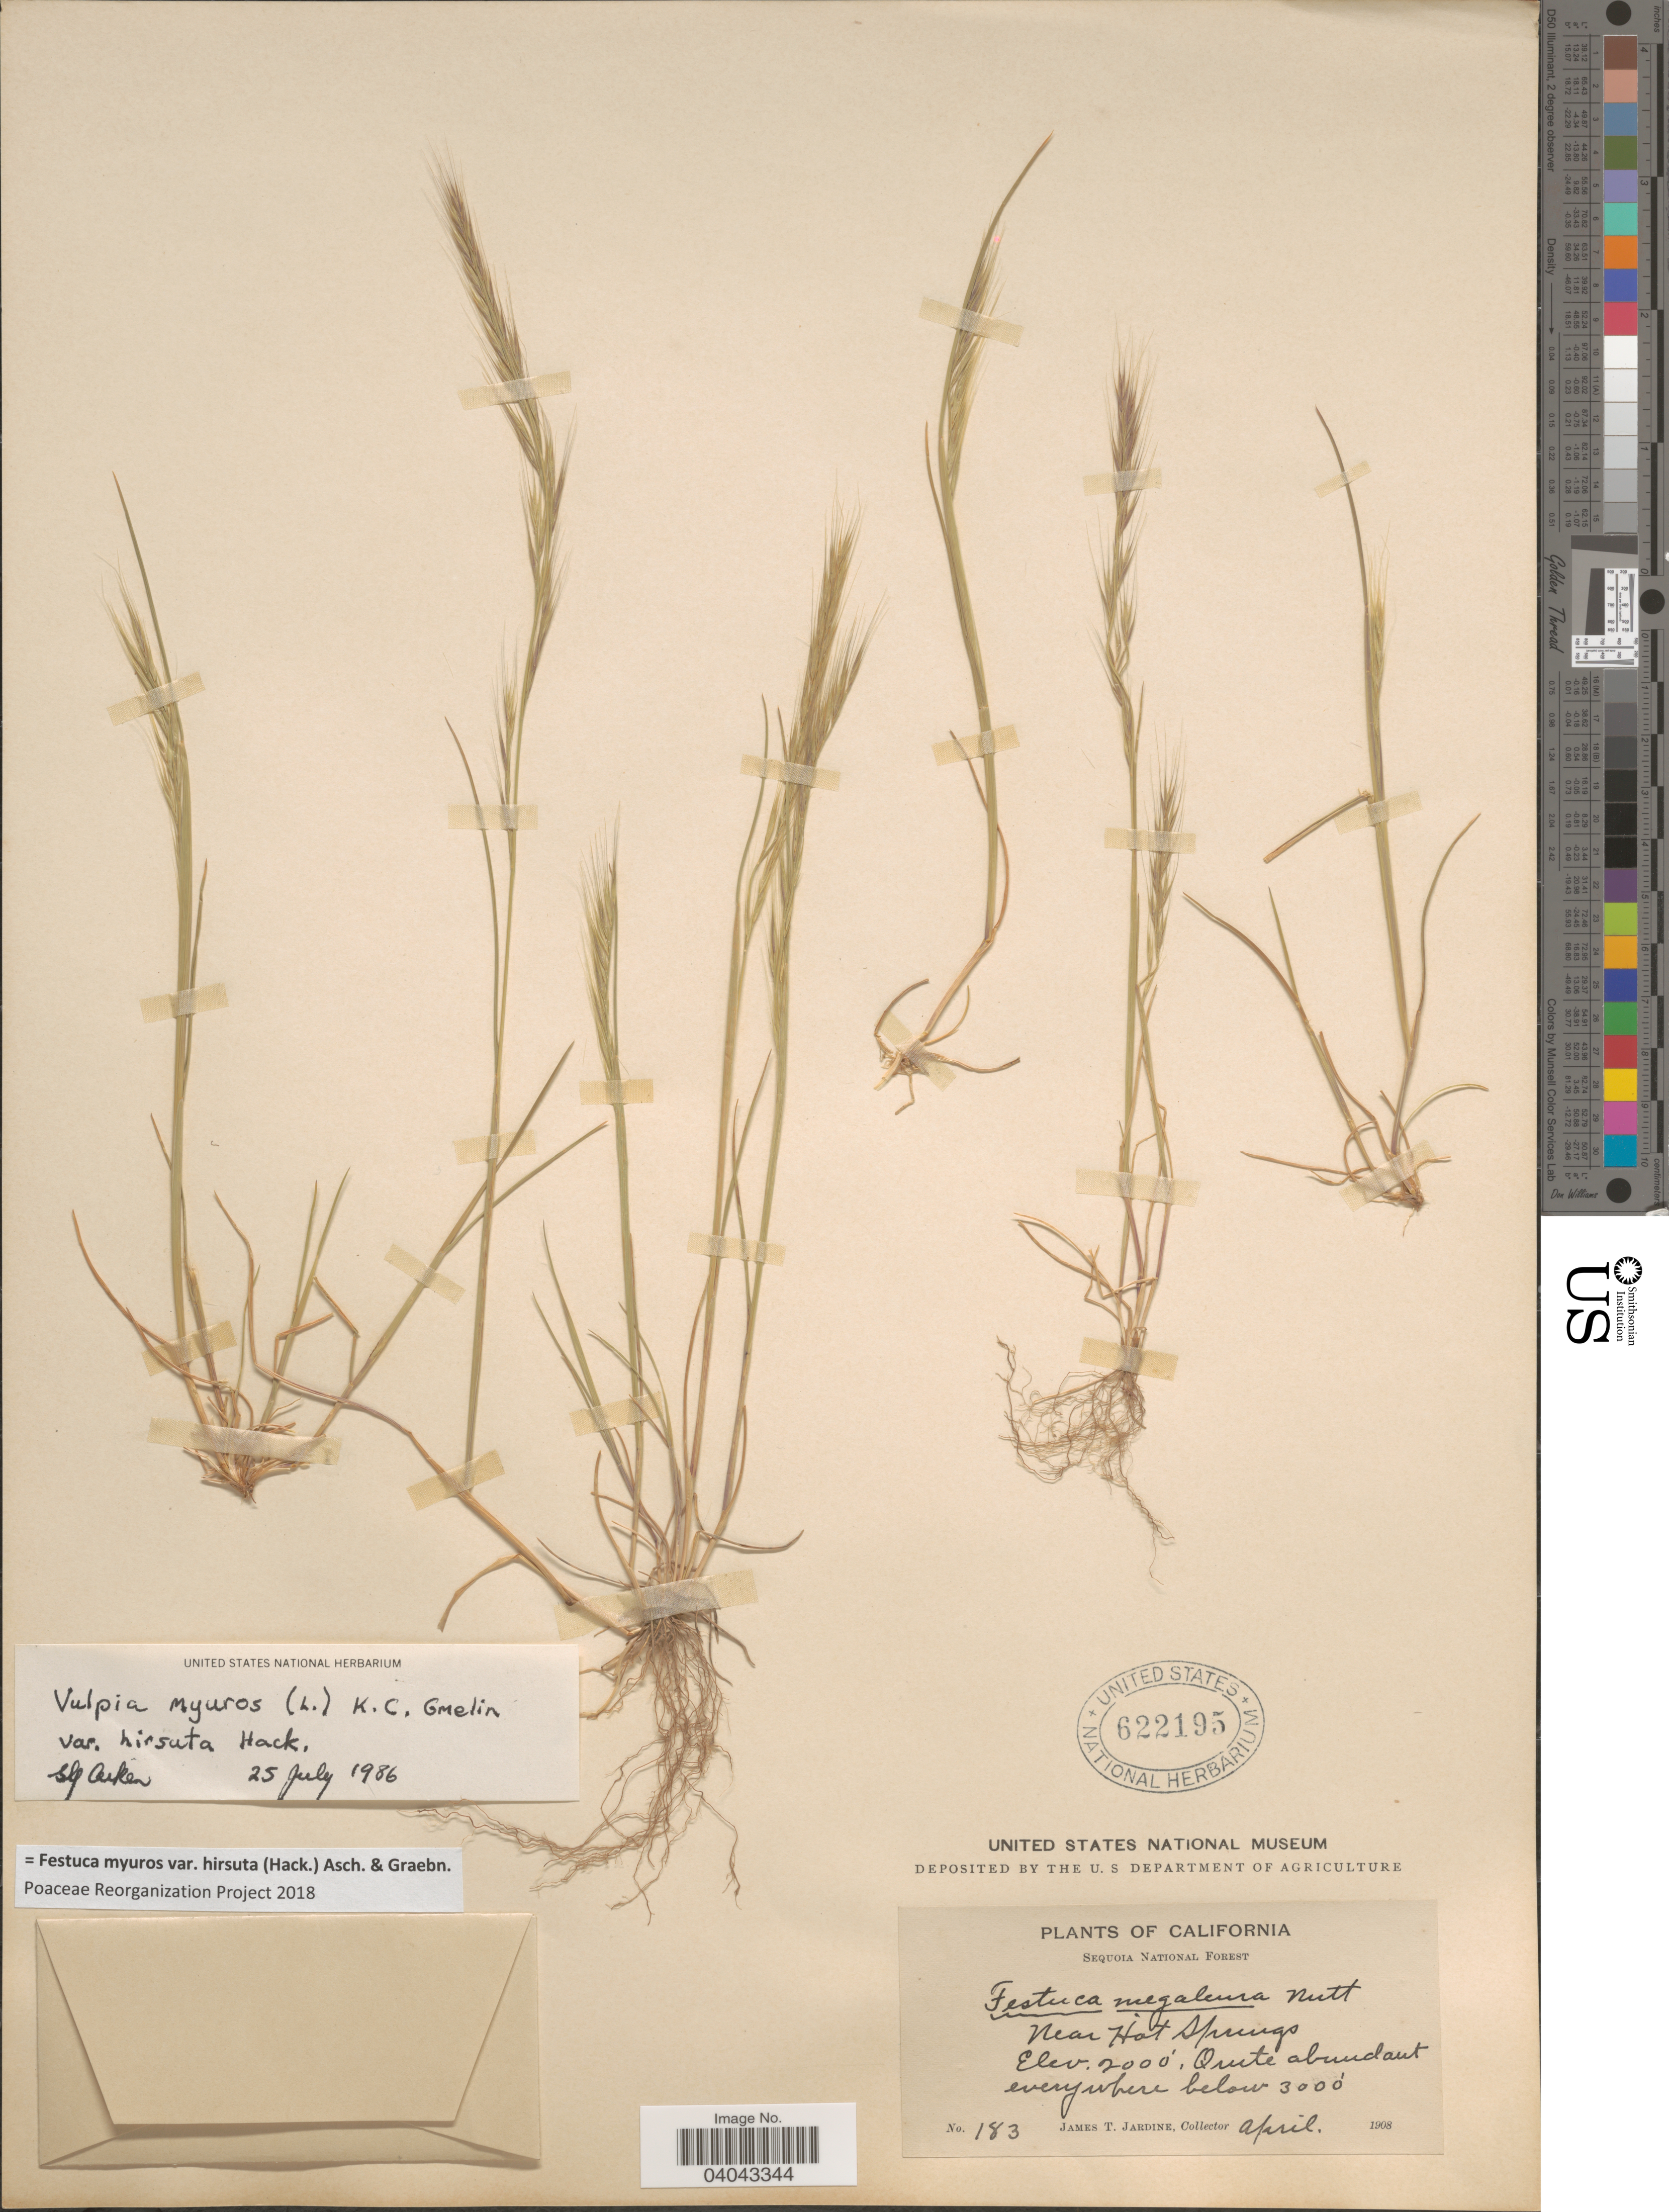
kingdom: Plantae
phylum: Tracheophyta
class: Liliopsida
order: Poales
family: Poaceae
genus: Festuca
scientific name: Festuca myuros var. hirsuta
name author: (Hack.) Asch. & Graebn.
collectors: J. T. Jardine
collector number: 183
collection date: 1908-04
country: United States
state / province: California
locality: Sequoia National Forest. Near Hot Springs.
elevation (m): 610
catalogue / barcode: US 622195